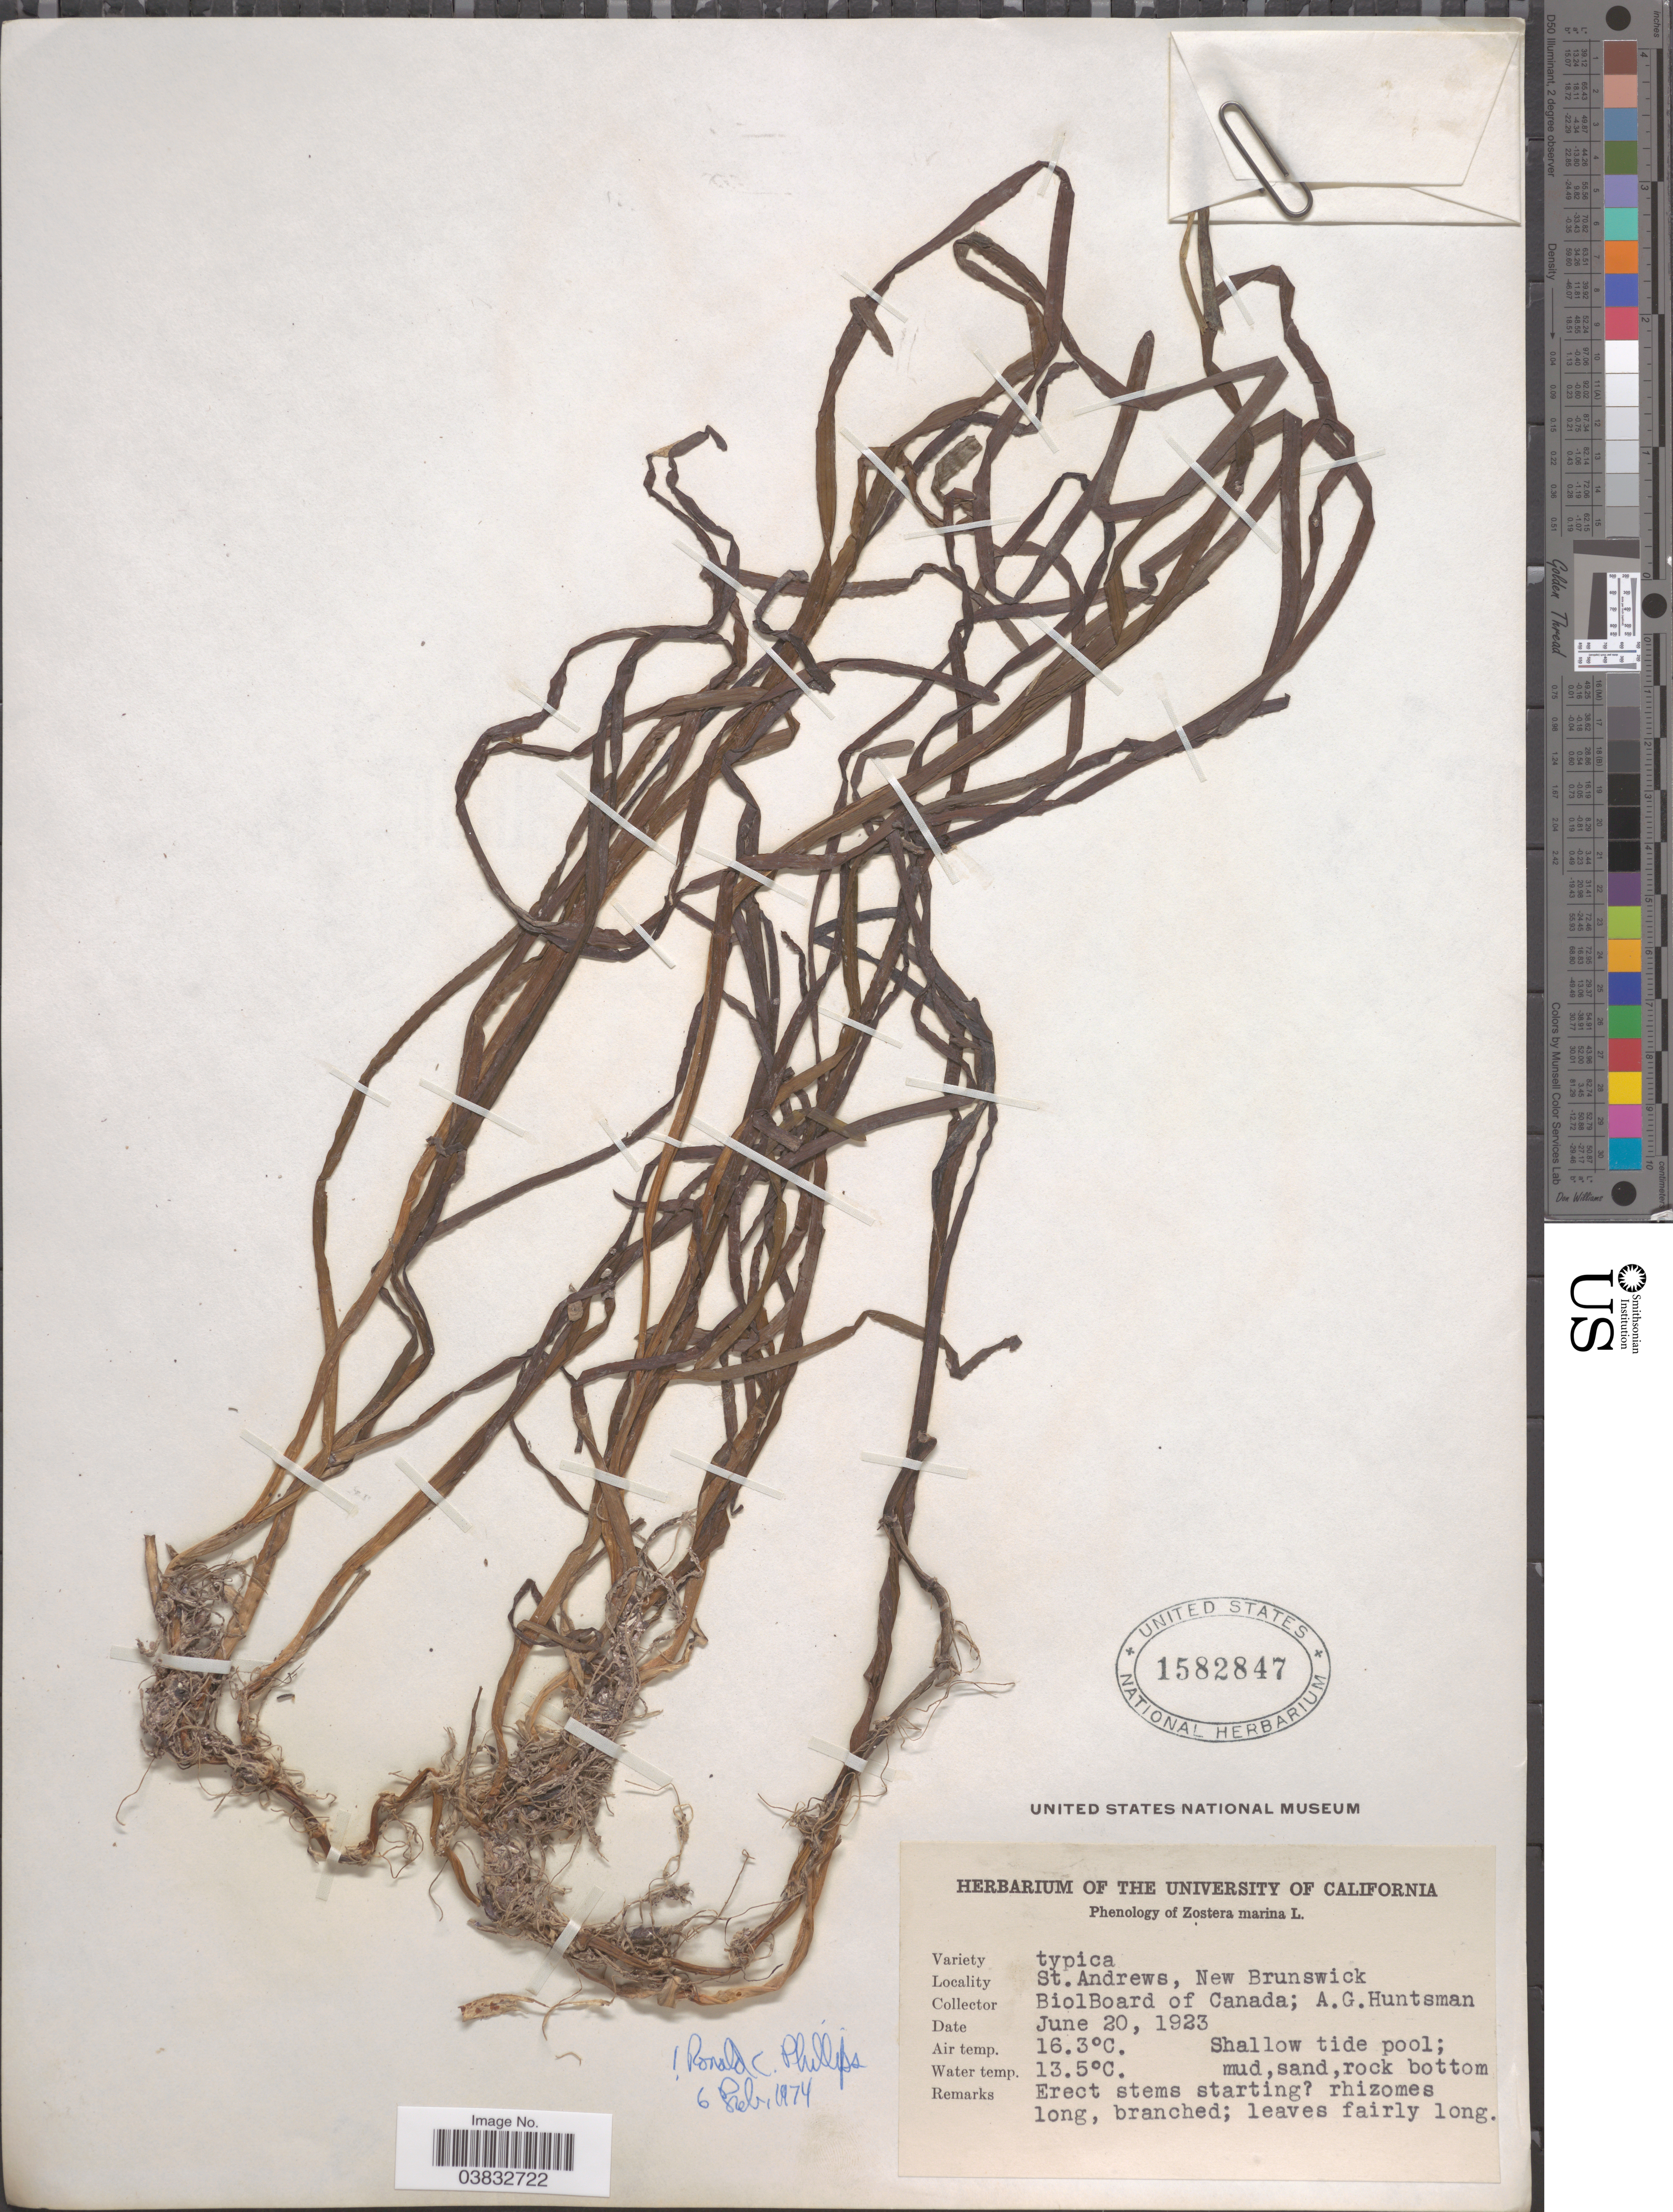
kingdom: Plantae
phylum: Tracheophyta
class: Liliopsida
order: Alismatales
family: Zosteraceae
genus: Zostera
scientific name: Zostera marina var. marina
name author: L.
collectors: A. Huntsman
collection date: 1923-06-20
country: Canada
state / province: New Brunswick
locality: St. Andrews.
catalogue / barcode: US 1582847